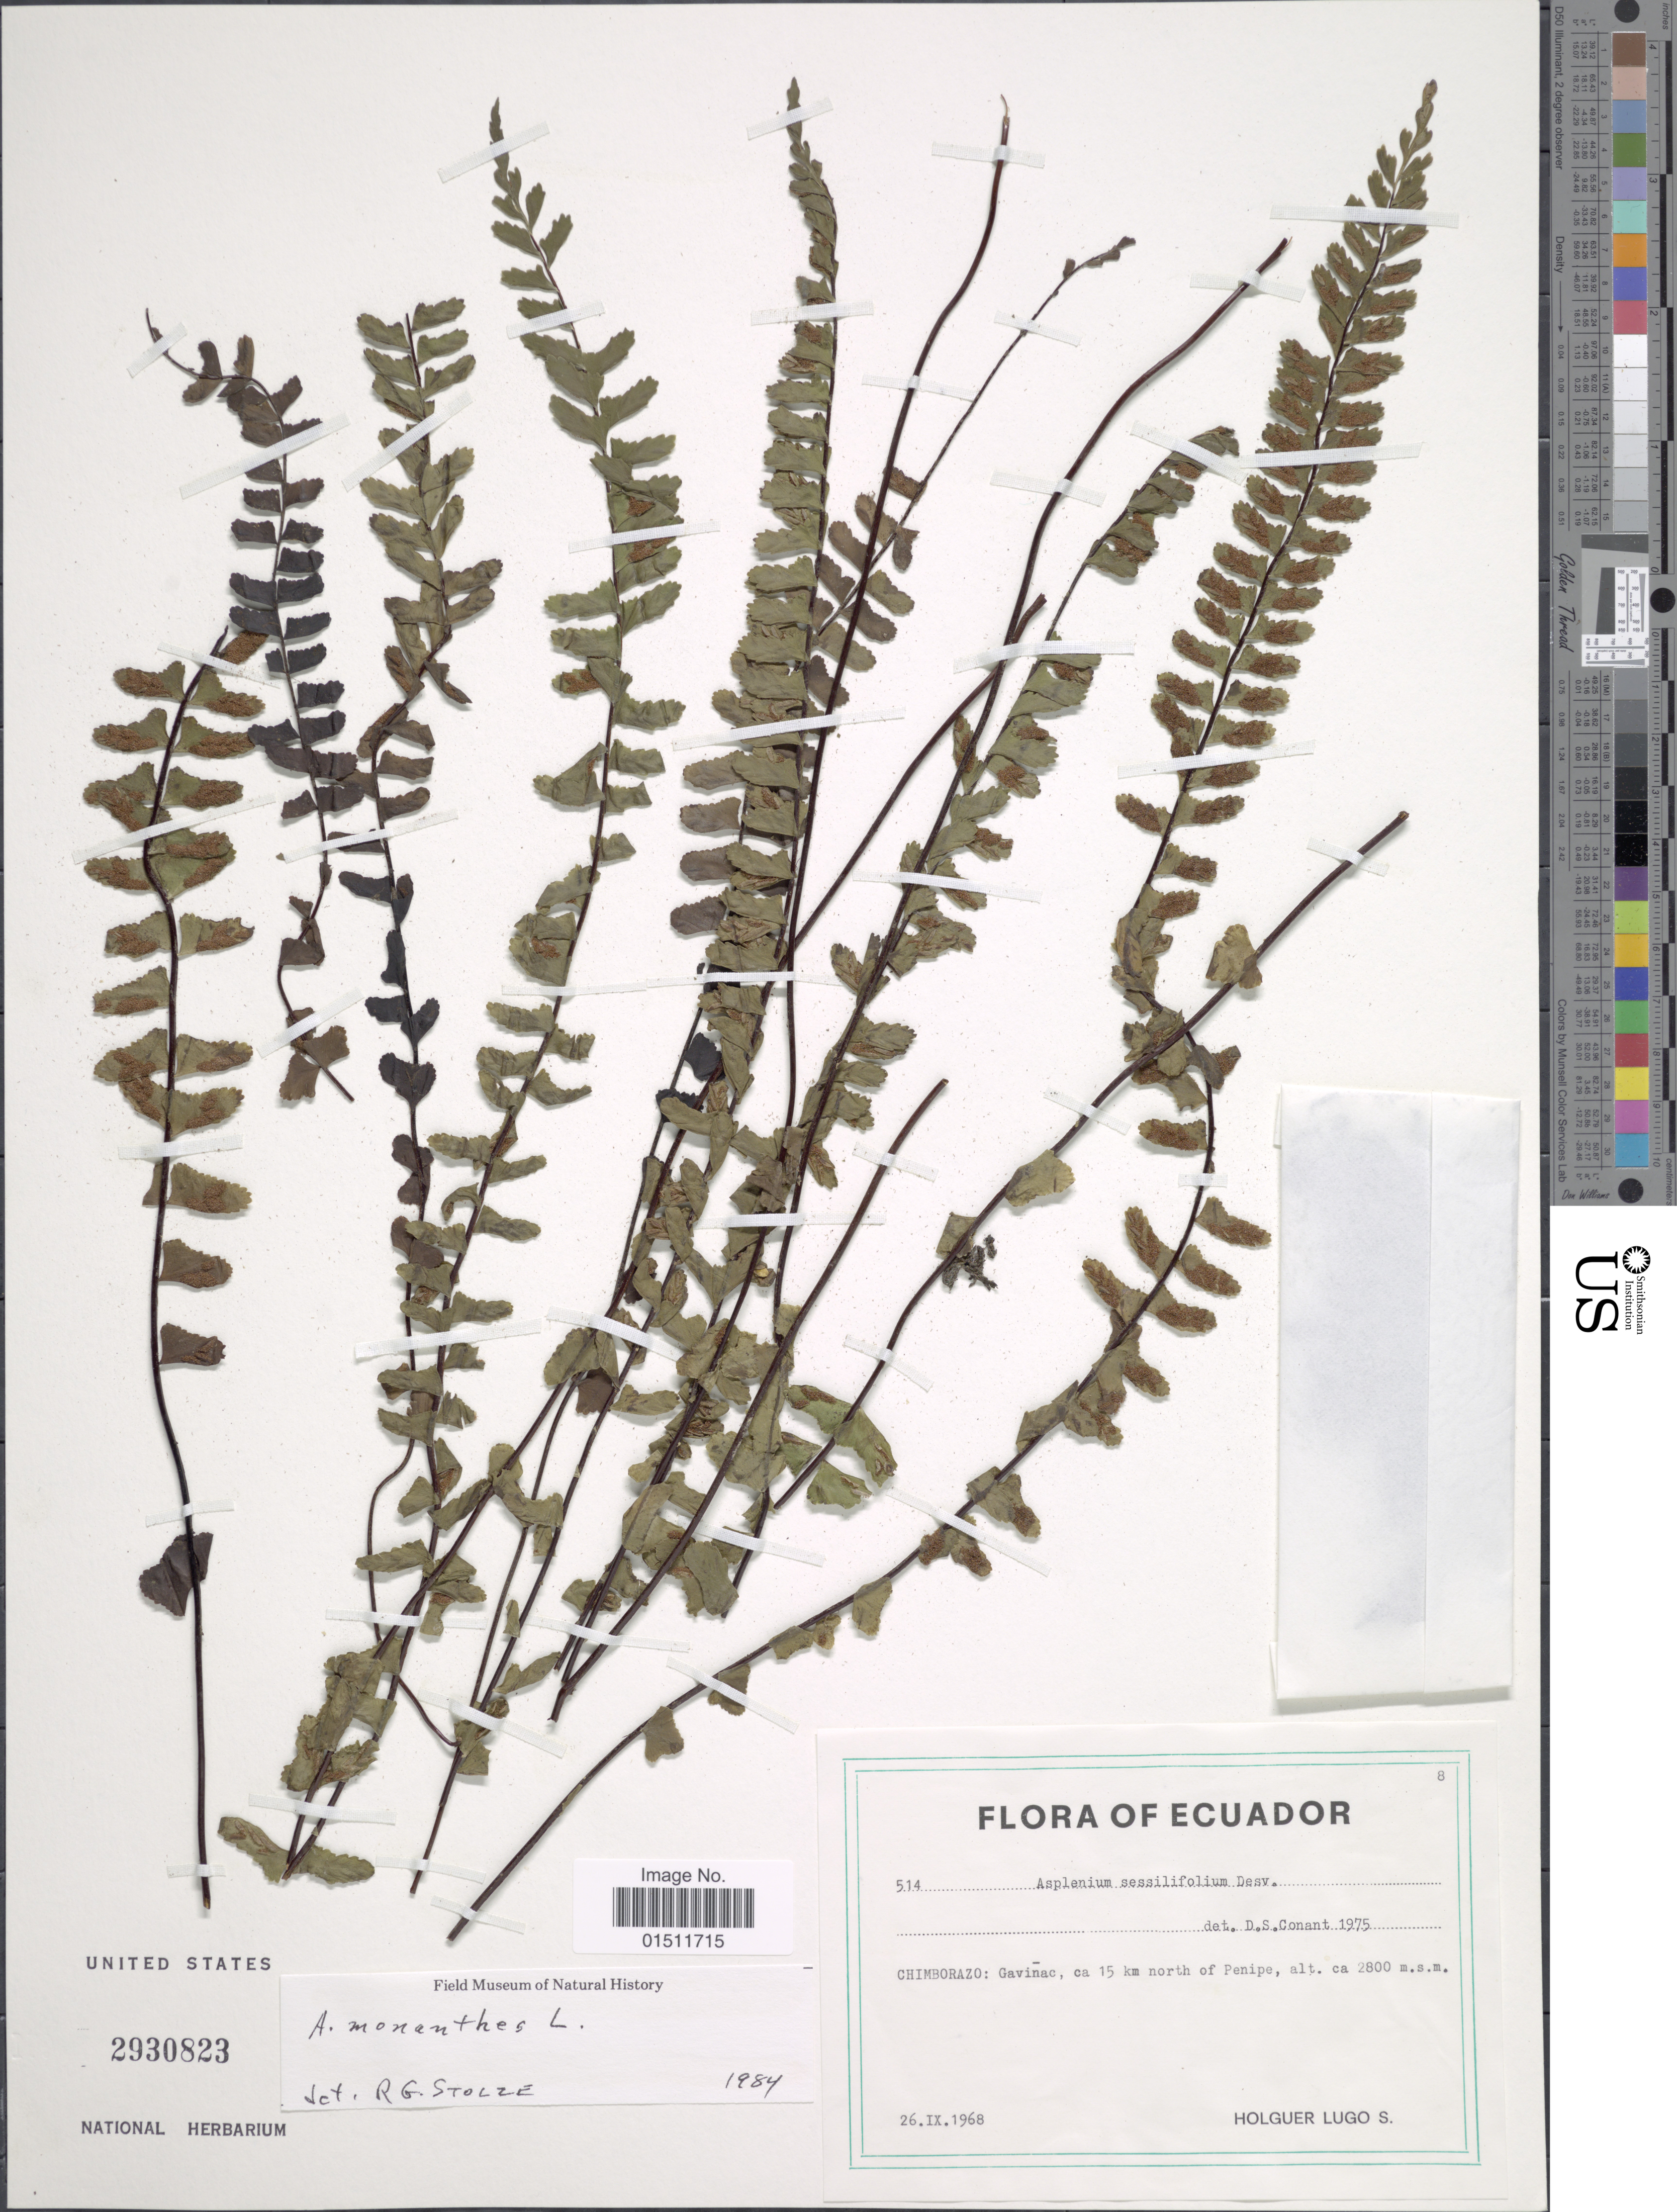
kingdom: Plantae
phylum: Tracheophyta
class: Polypodiopsida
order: Polypodiales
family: Aspleniaceae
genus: Asplenium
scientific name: Asplenium monanthes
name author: L.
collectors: H. Lugo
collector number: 514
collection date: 1968-09-26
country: Ecuador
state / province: Chimborazo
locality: Chimborazo: Gavinac, ca 15 km north of Penipe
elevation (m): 2800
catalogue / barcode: US 2930823